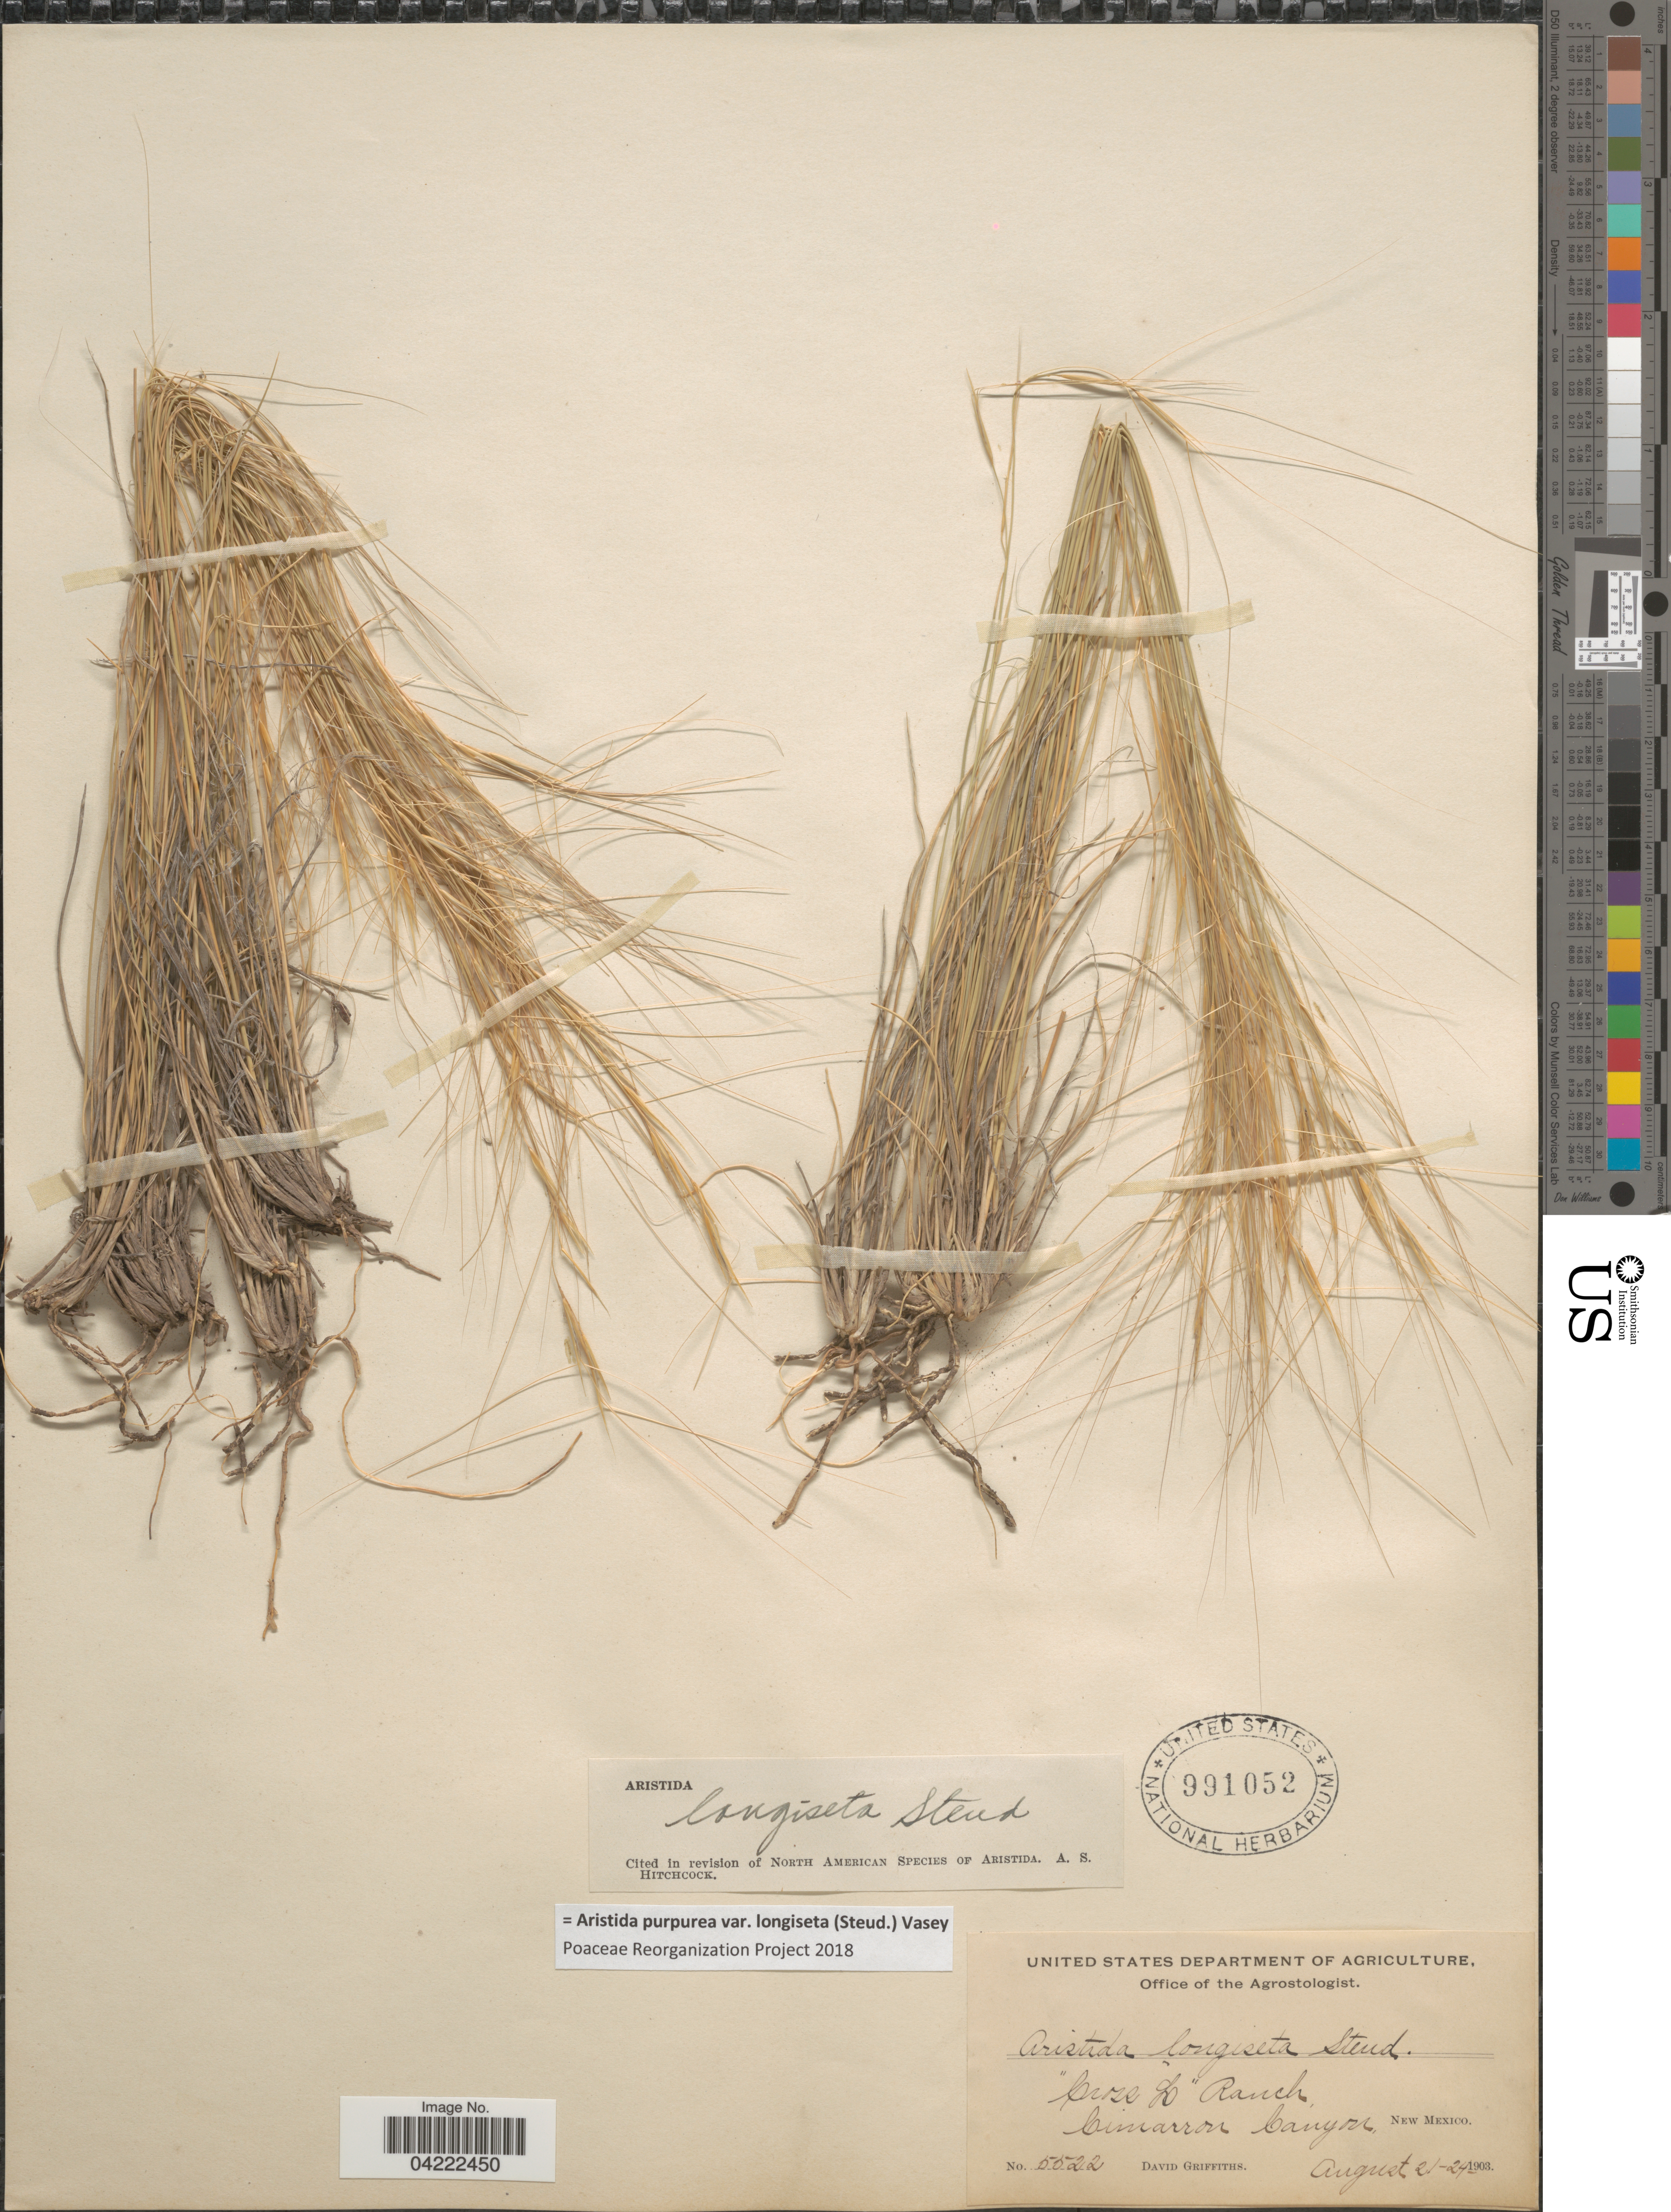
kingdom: Plantae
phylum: Tracheophyta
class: Liliopsida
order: Poales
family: Poaceae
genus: Aristida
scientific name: Aristida purpurea var. longiseta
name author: (Steud.) Vasey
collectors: D. Griffiths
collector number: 5522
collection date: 1903-08-21/1903-08-24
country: United States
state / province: New Mexico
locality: Cross L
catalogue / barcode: US 991052